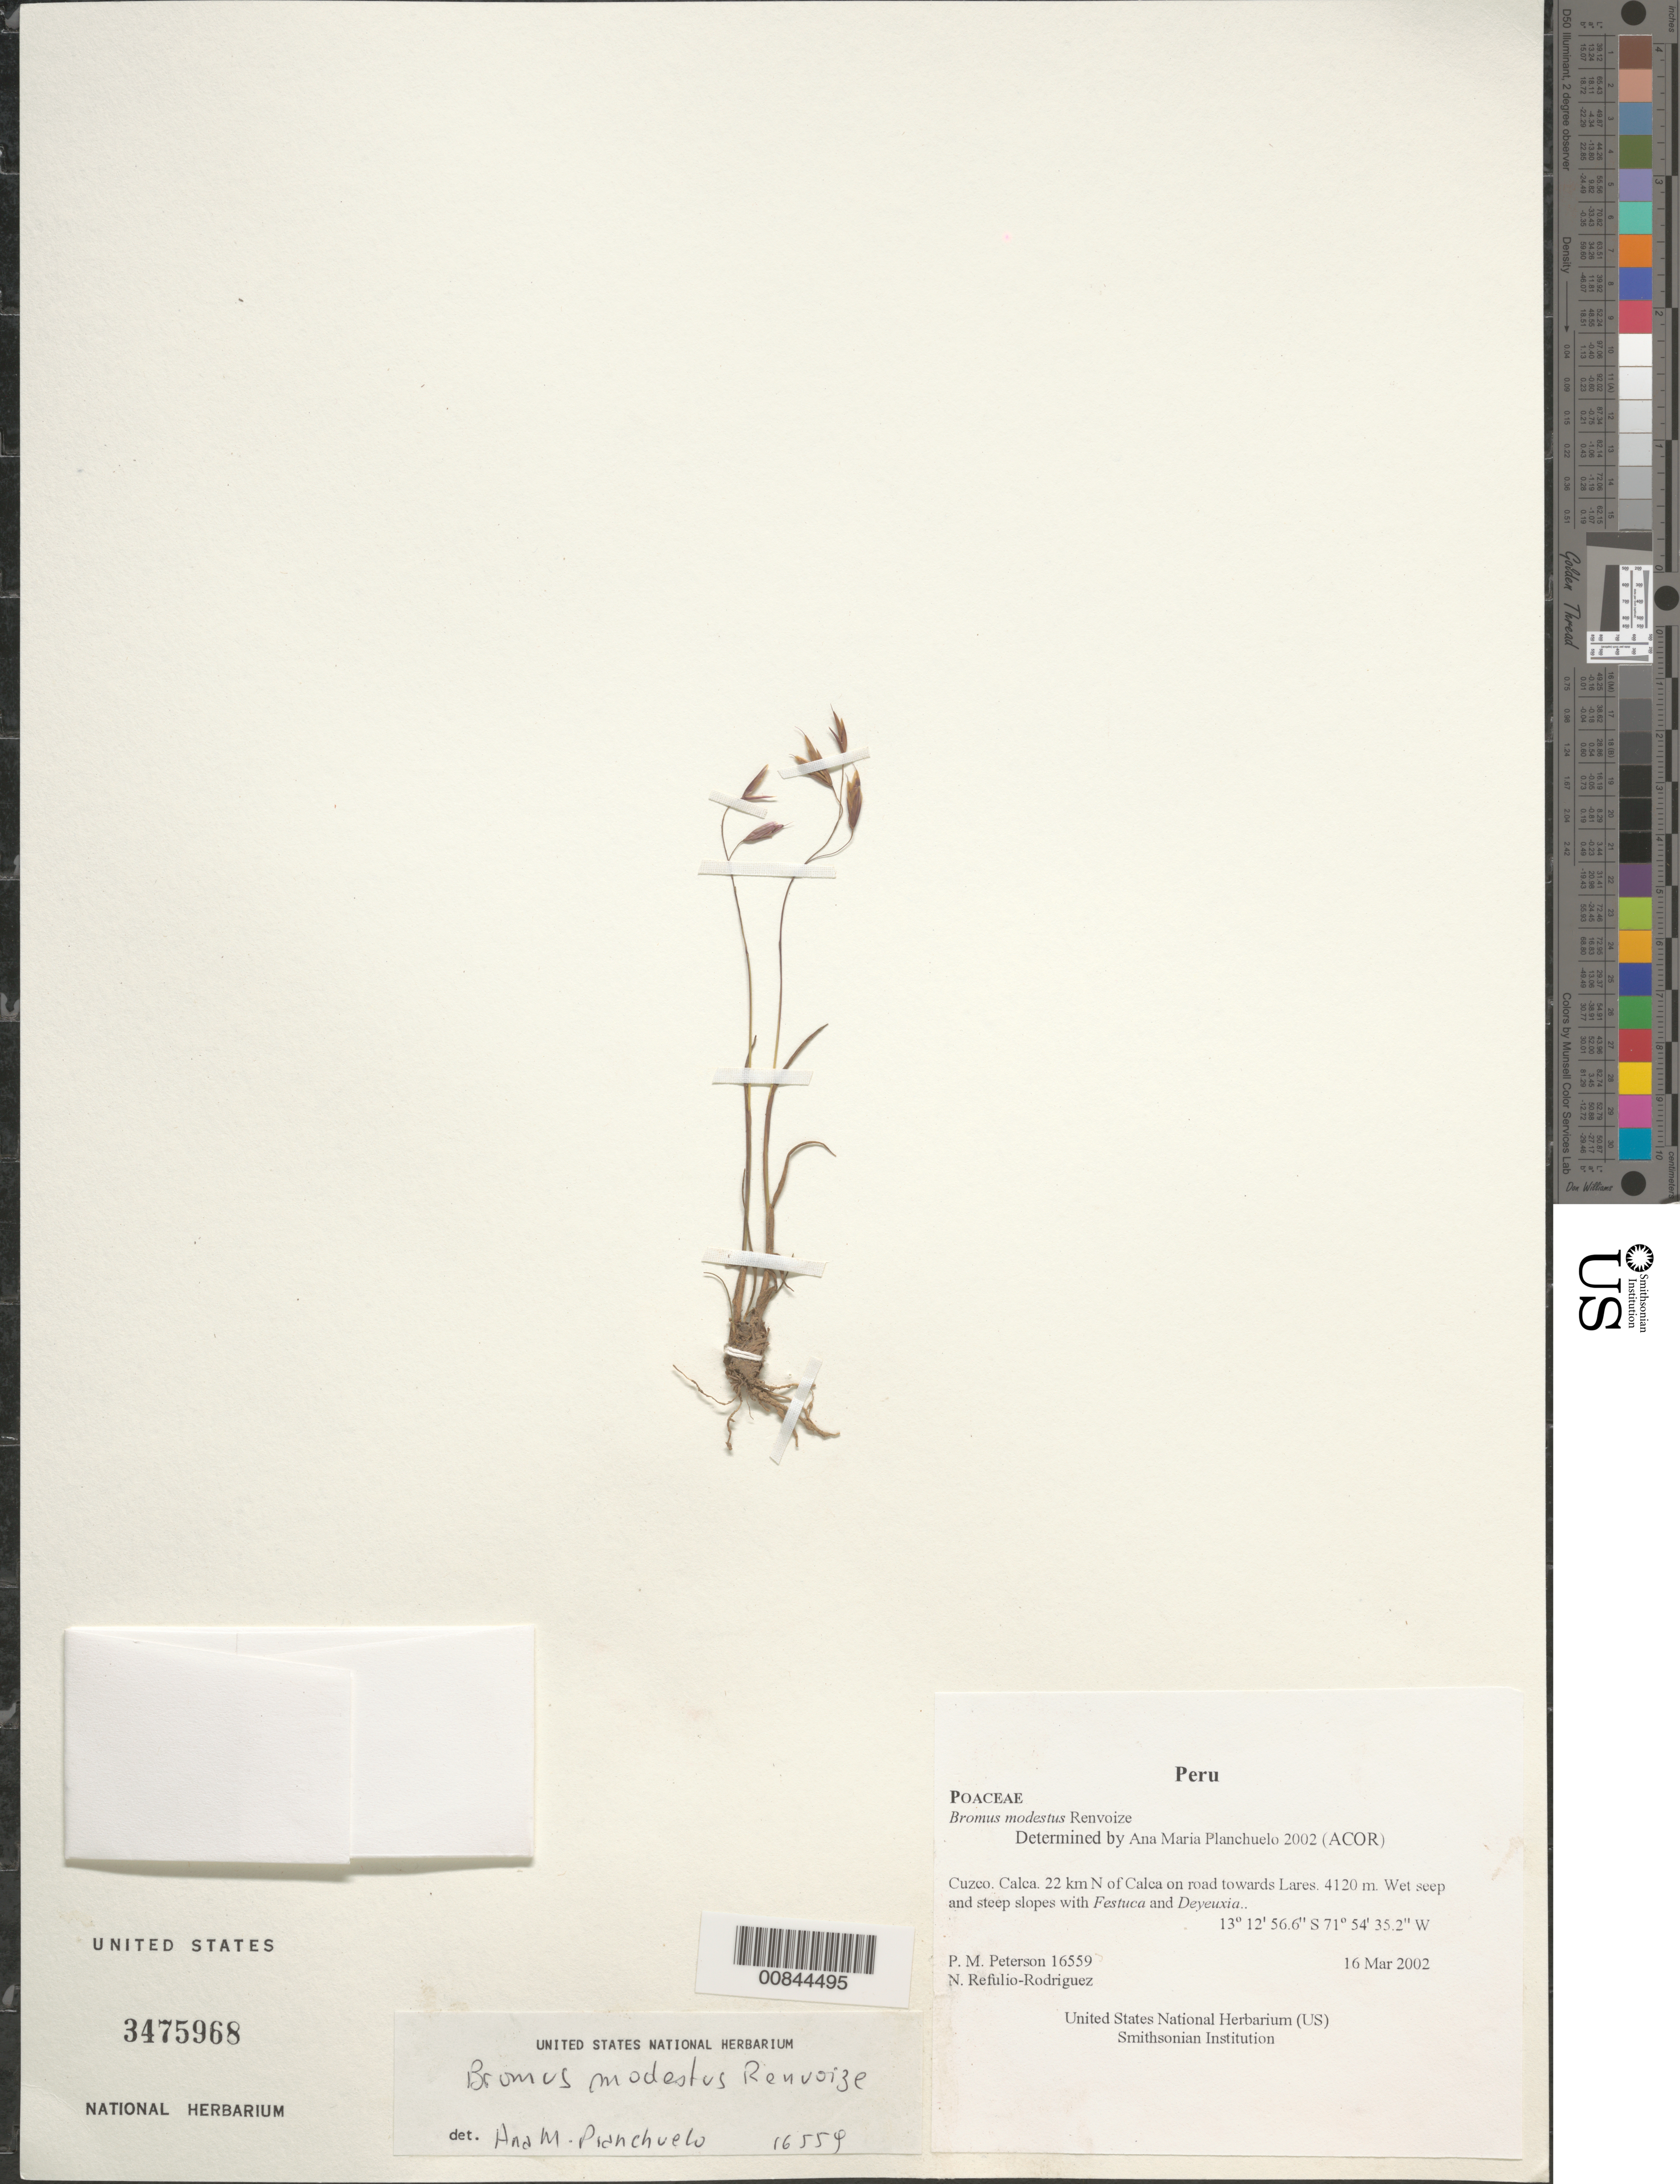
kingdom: Plantae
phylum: Tracheophyta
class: Liliopsida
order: Poales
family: Poaceae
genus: Bromus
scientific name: Bromus modestus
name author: Renvoize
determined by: Planchuelo, A. M.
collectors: P. M. Peterson & N. Refulio-Rodríguez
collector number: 16559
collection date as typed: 16 Mar 2002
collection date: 2002-03-16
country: Peru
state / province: Cusco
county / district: Calca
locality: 22 km N of Calca on road towards Lares.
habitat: Wet seep and steep slopes with ~Festuca and Deyeuxia~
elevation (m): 4120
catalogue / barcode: US 3475968